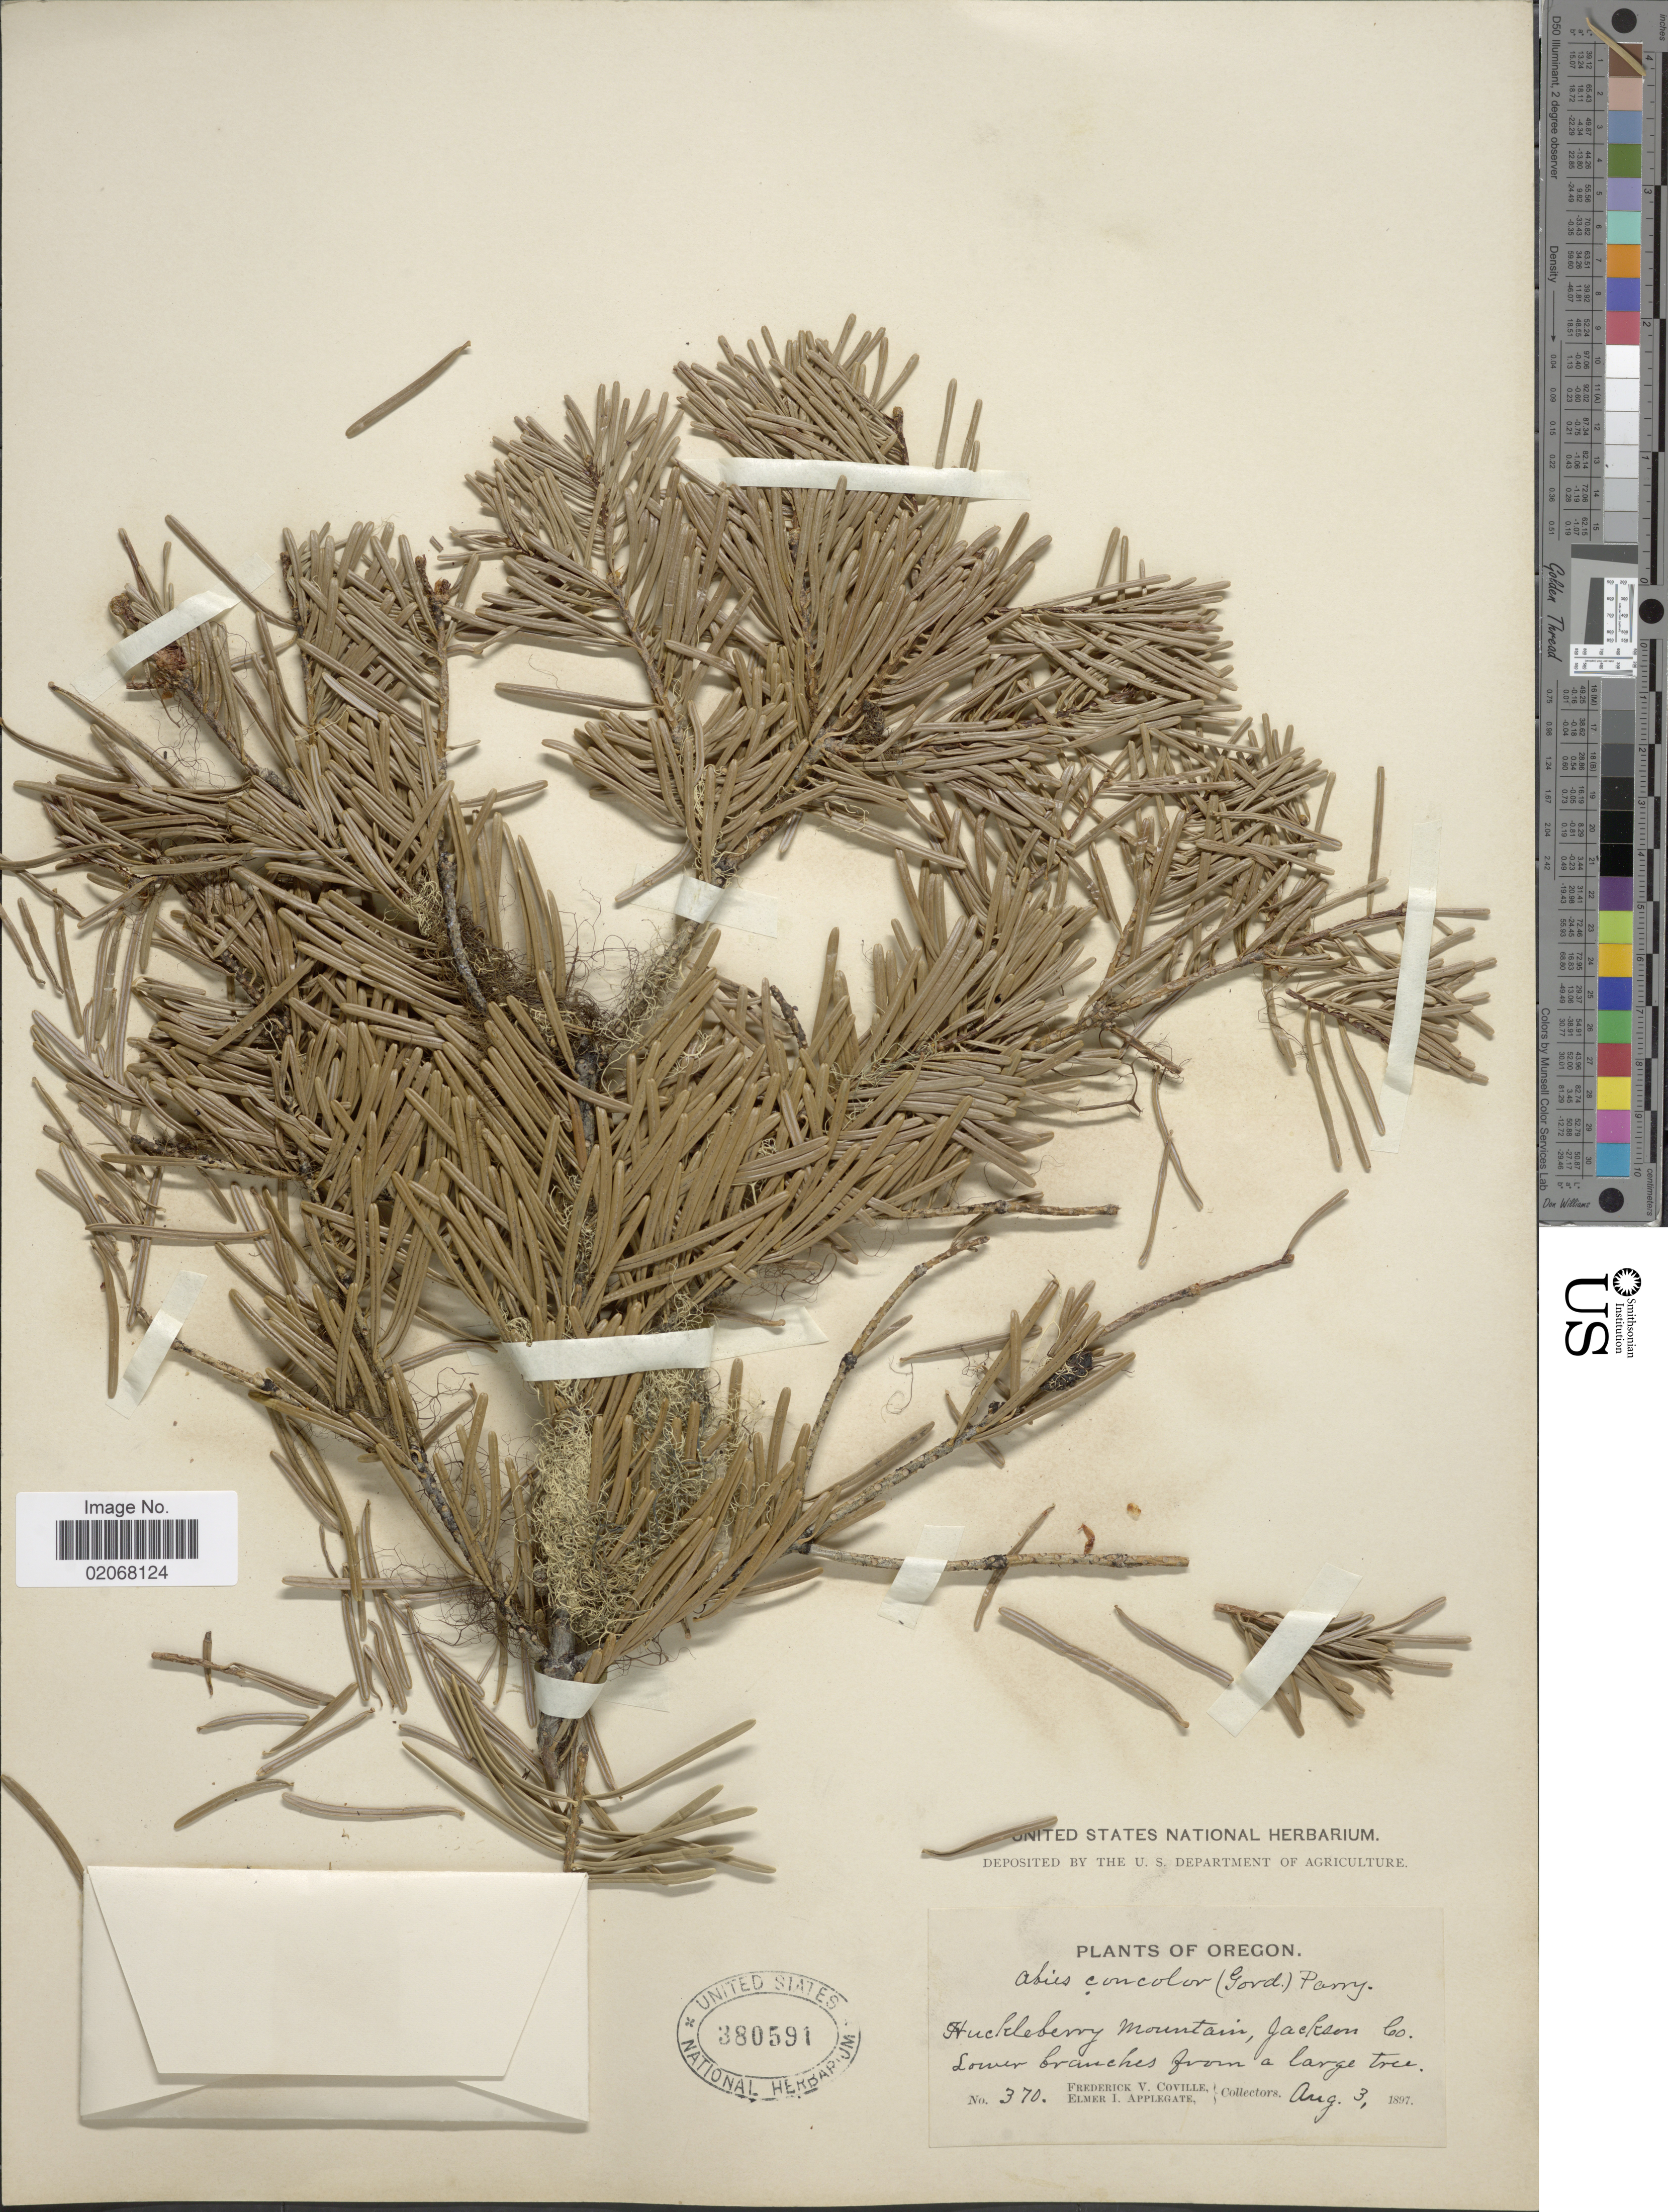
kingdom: Plantae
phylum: Tracheophyta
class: Pinopsida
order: Pinales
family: Pinaceae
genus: Abies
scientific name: Abies concolor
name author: (Gordon & Glend.) Lindl. ex Hildebr.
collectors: F. V. Coville & E. I. Applegate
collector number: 370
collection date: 1897-08-03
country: United States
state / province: Oregon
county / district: Jackson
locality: Huckleberry Mountain, Jackson Co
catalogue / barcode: US 380591